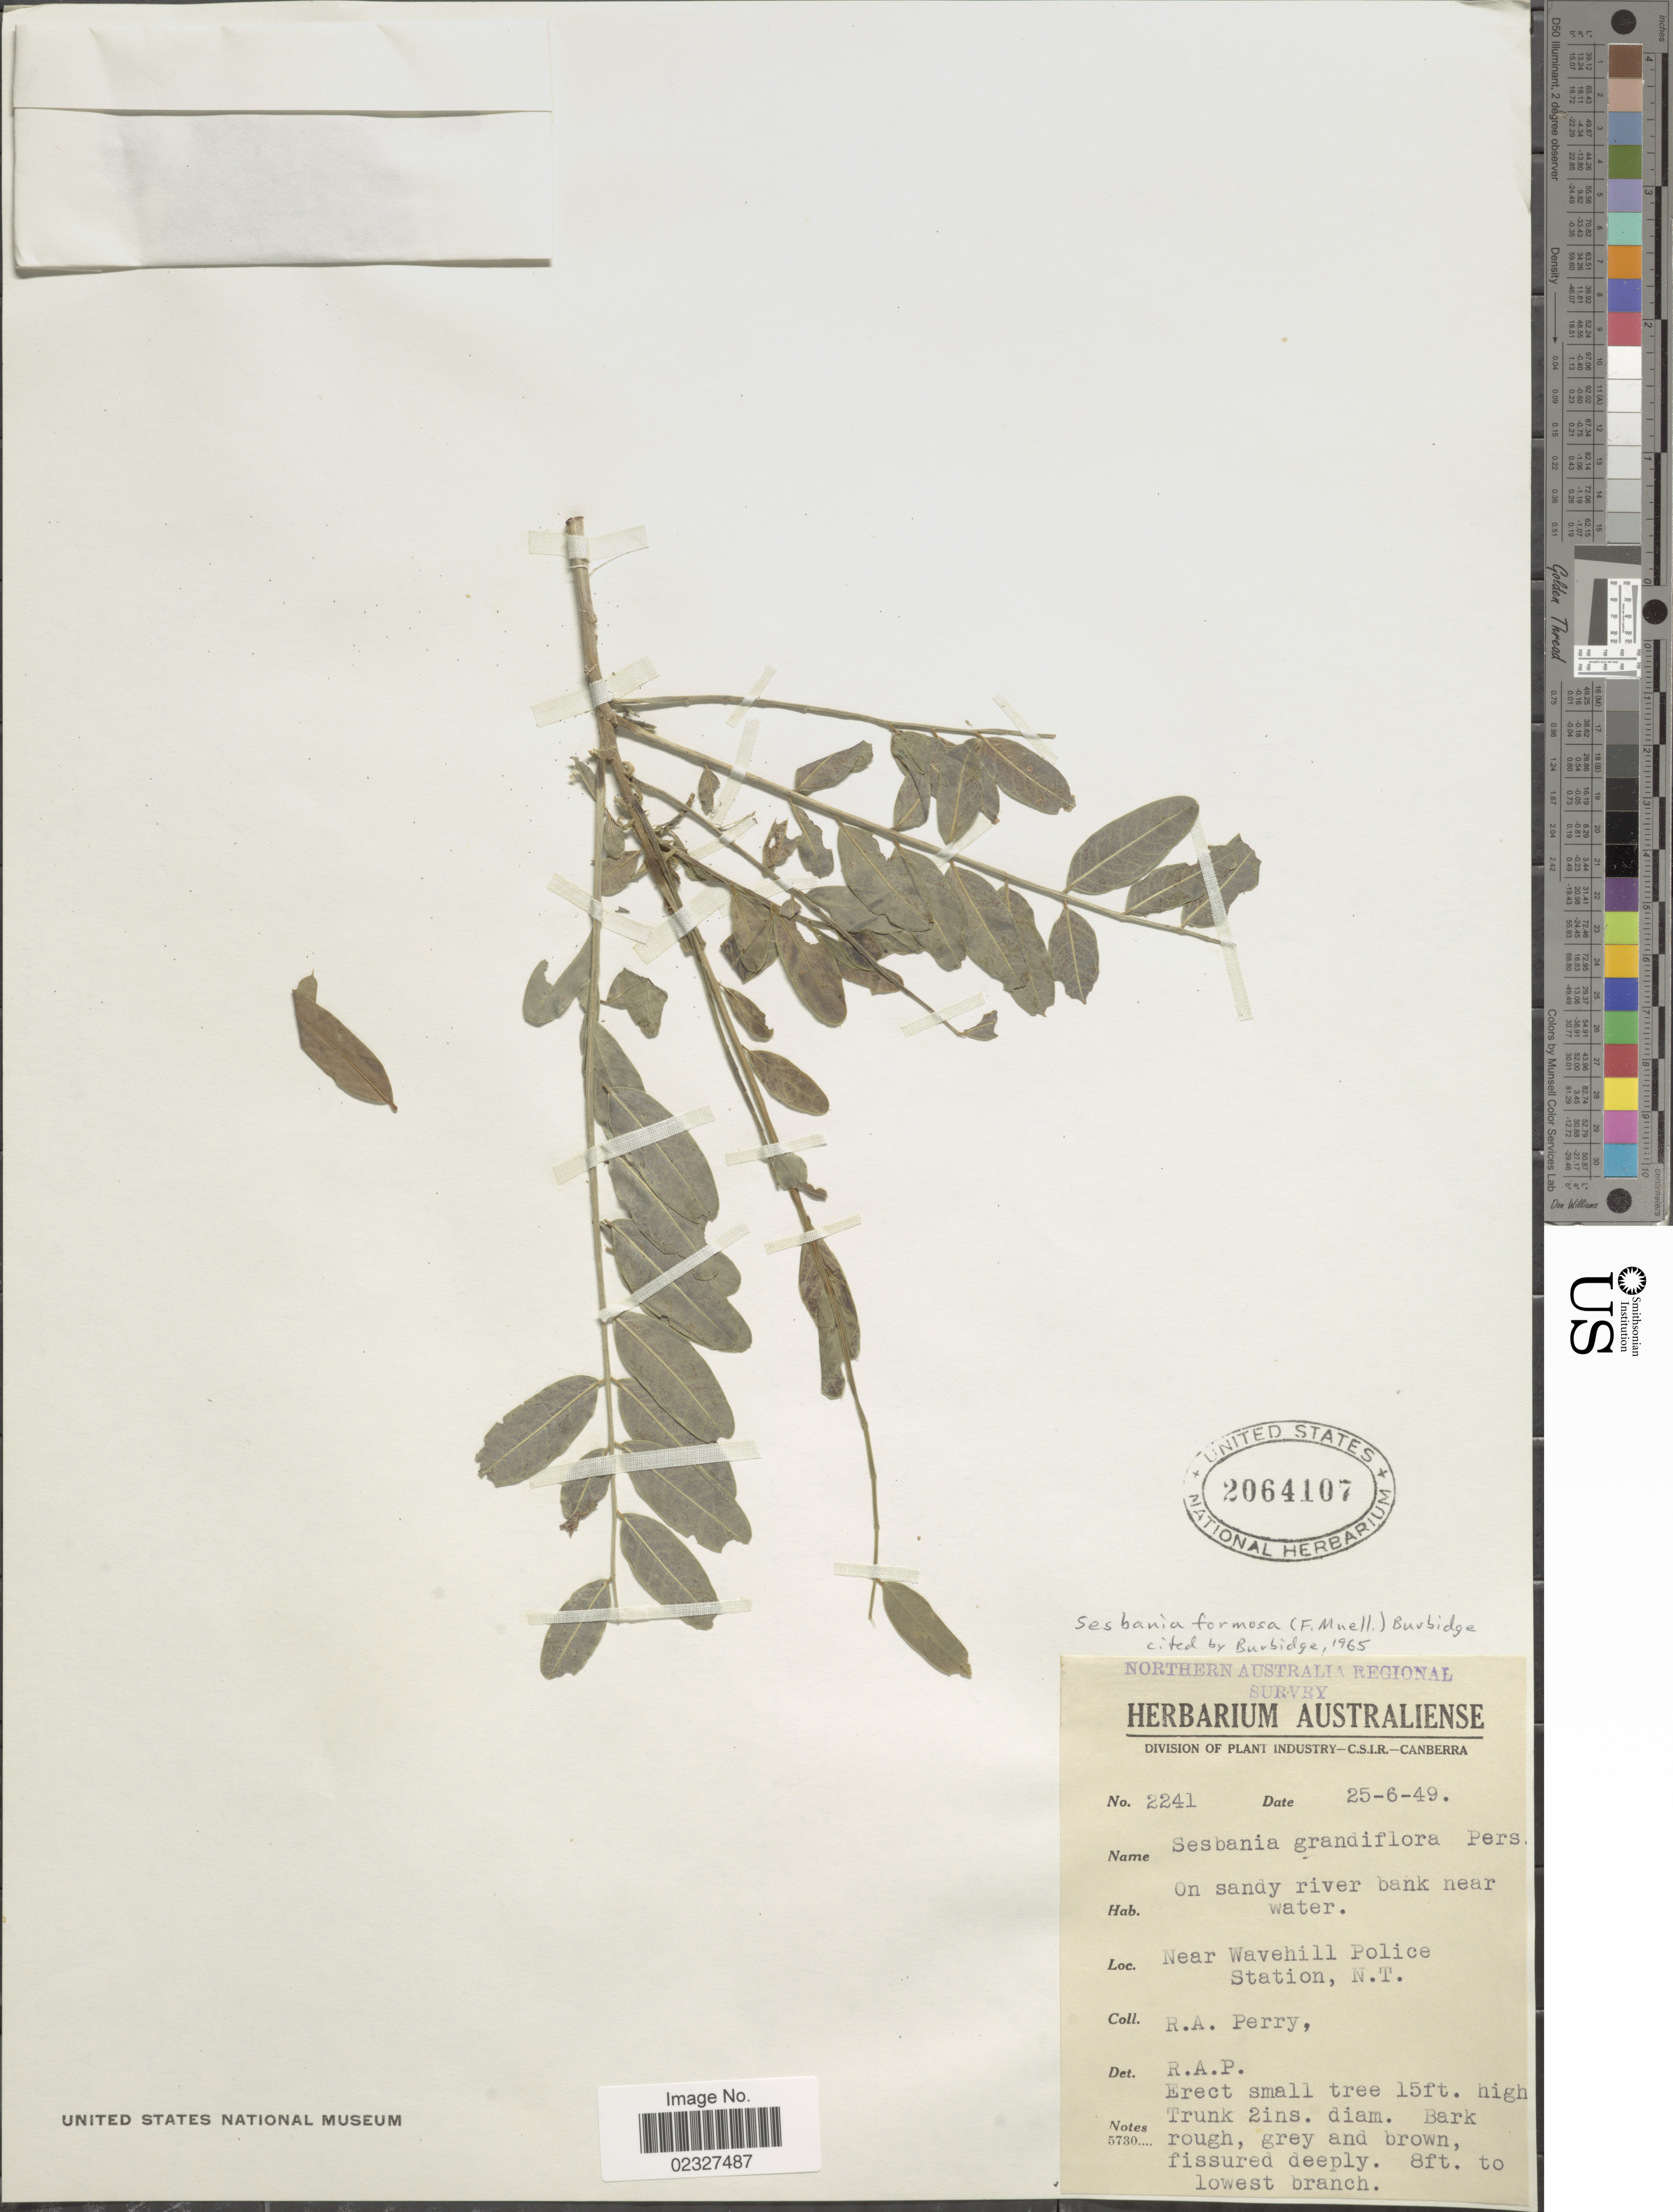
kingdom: Plantae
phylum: Tracheophyta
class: Magnoliopsida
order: Fabales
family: Fabaceae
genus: Sesbania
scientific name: Sesbania formosa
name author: (F. Muell.) N.T. Burb.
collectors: Perry, R. A.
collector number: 2241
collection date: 1949-06-25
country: Australia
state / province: Northern Territory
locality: On sandy river bank near water, near Wavehill Police Station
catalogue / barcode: US 2064107